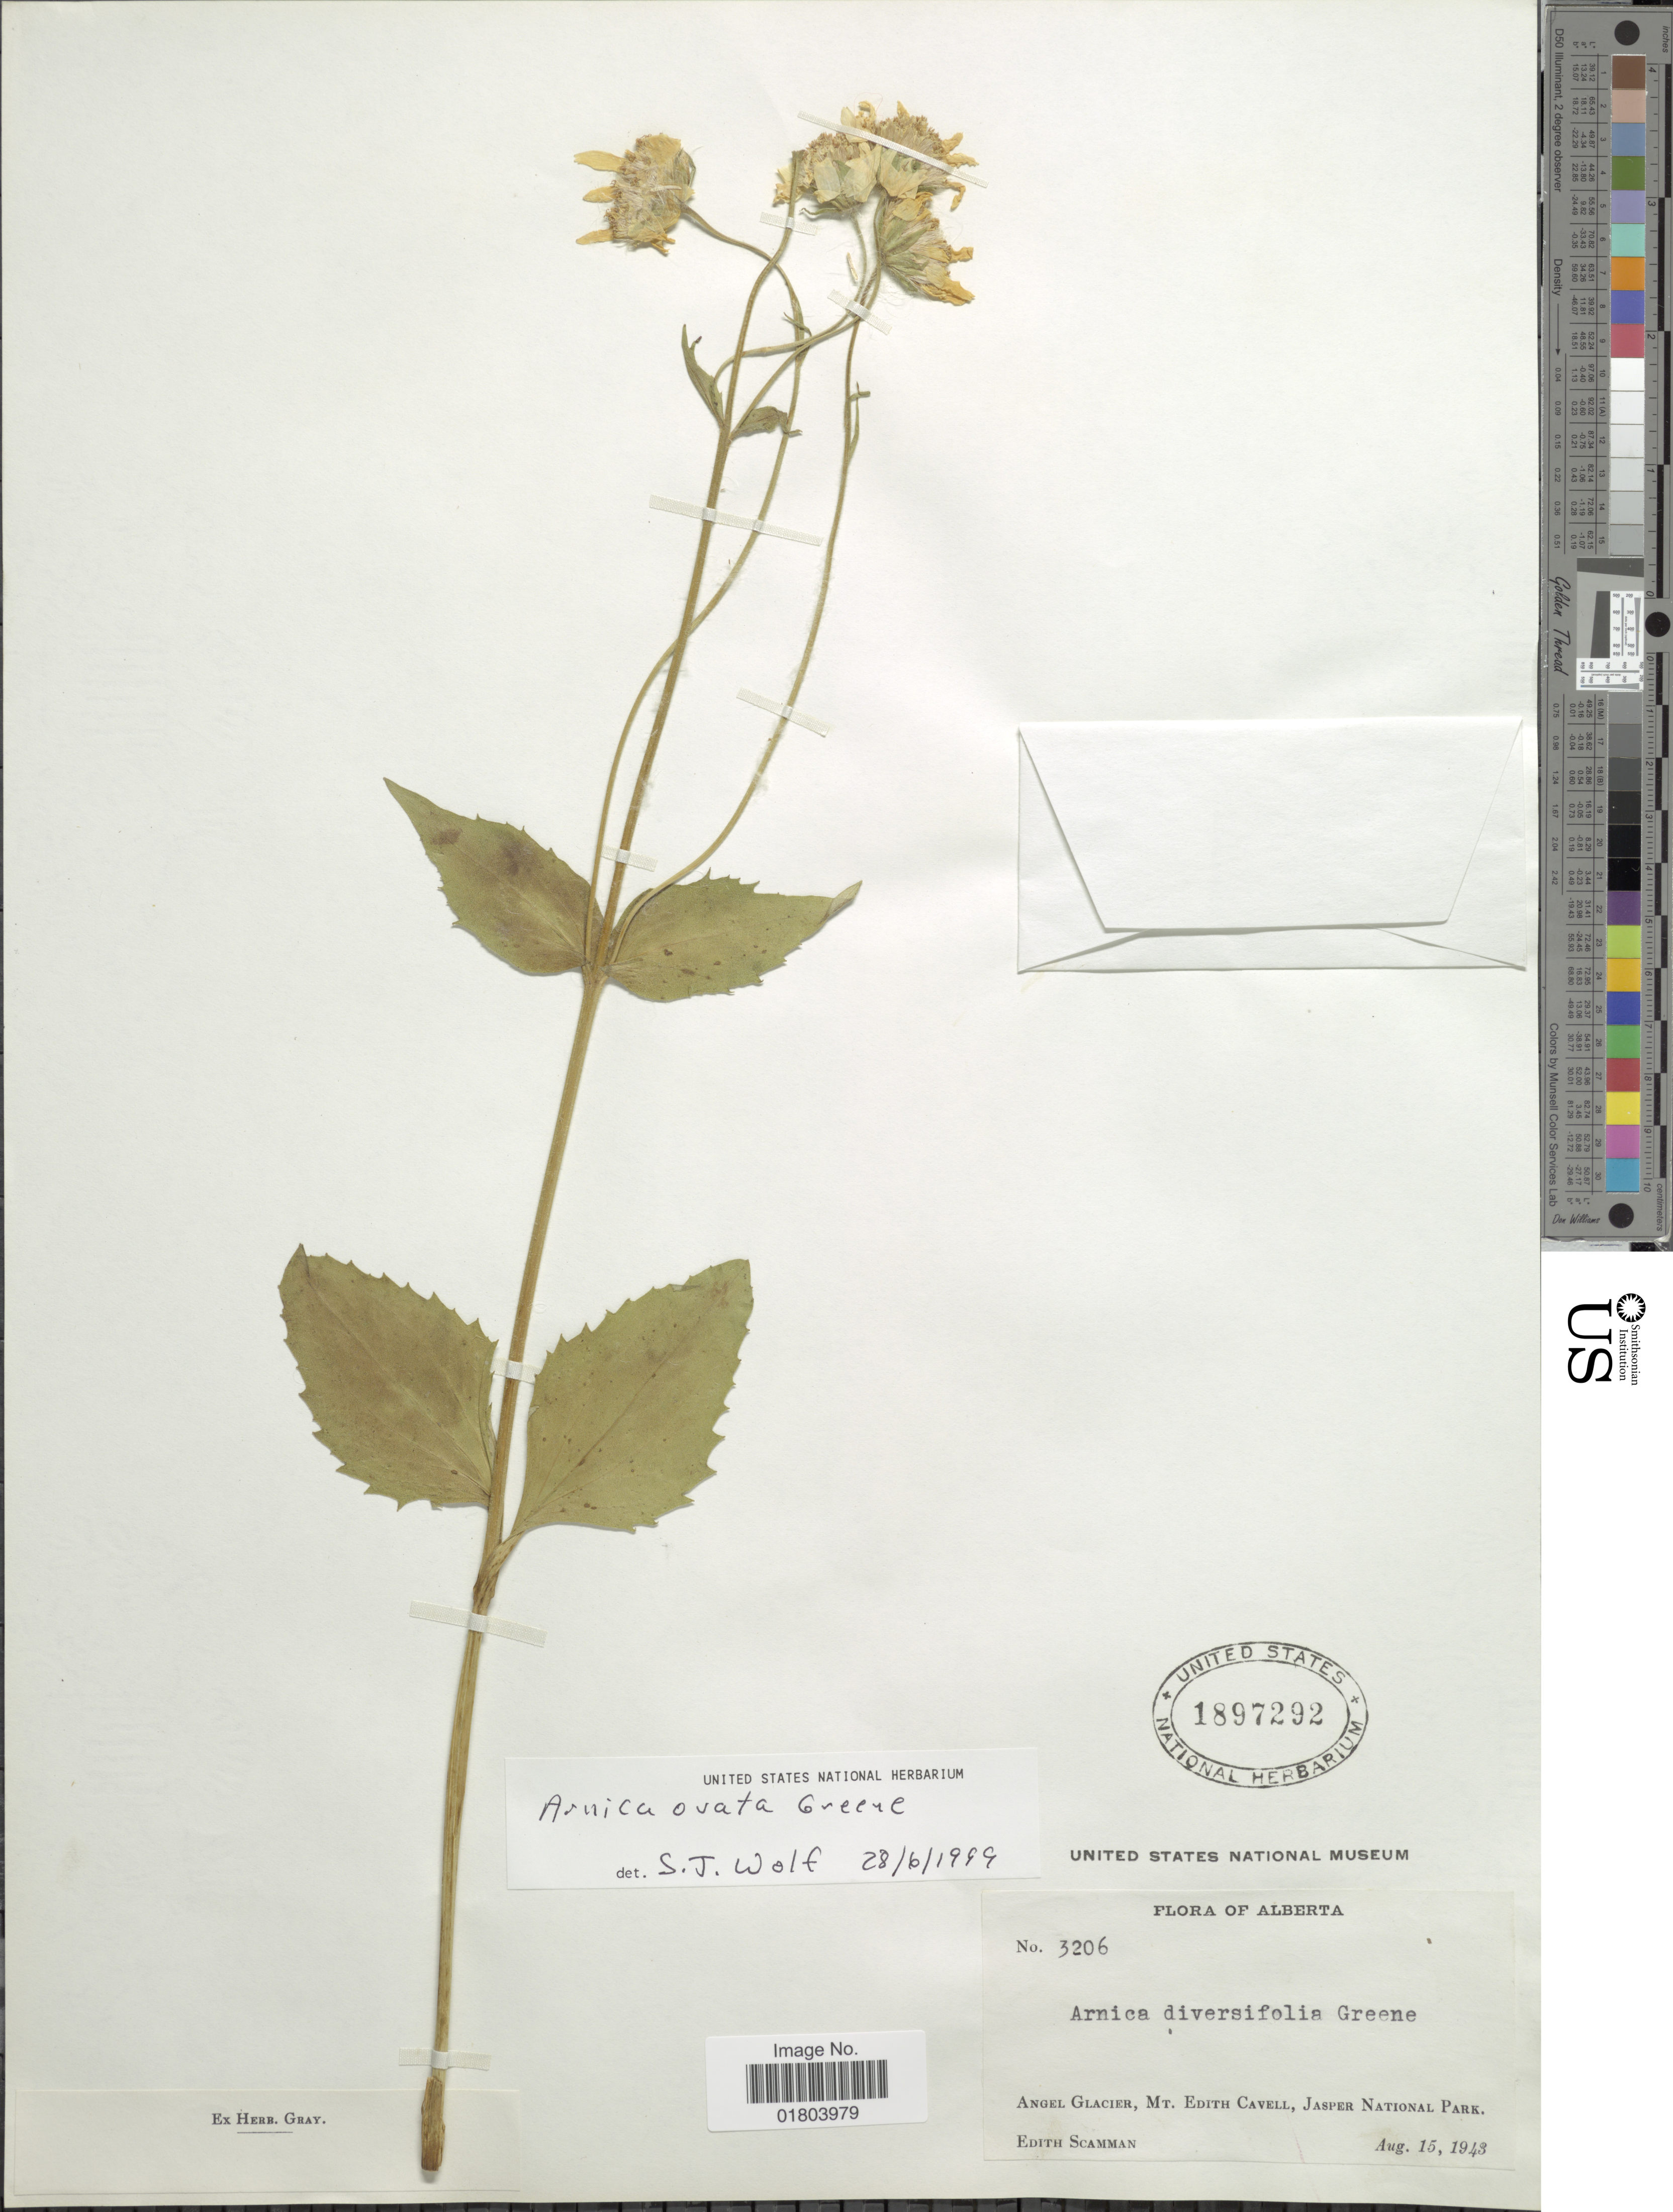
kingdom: Plantae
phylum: Tracheophyta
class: Magnoliopsida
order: Asterales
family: Asteraceae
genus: Arnica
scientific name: Arnica ovata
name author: Greene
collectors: E. Scamman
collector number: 3206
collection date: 1943-08-15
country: Canada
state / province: Alberta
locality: Angel Glacier, Mt Edith Cavell, Jasper National Park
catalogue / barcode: US 1897292